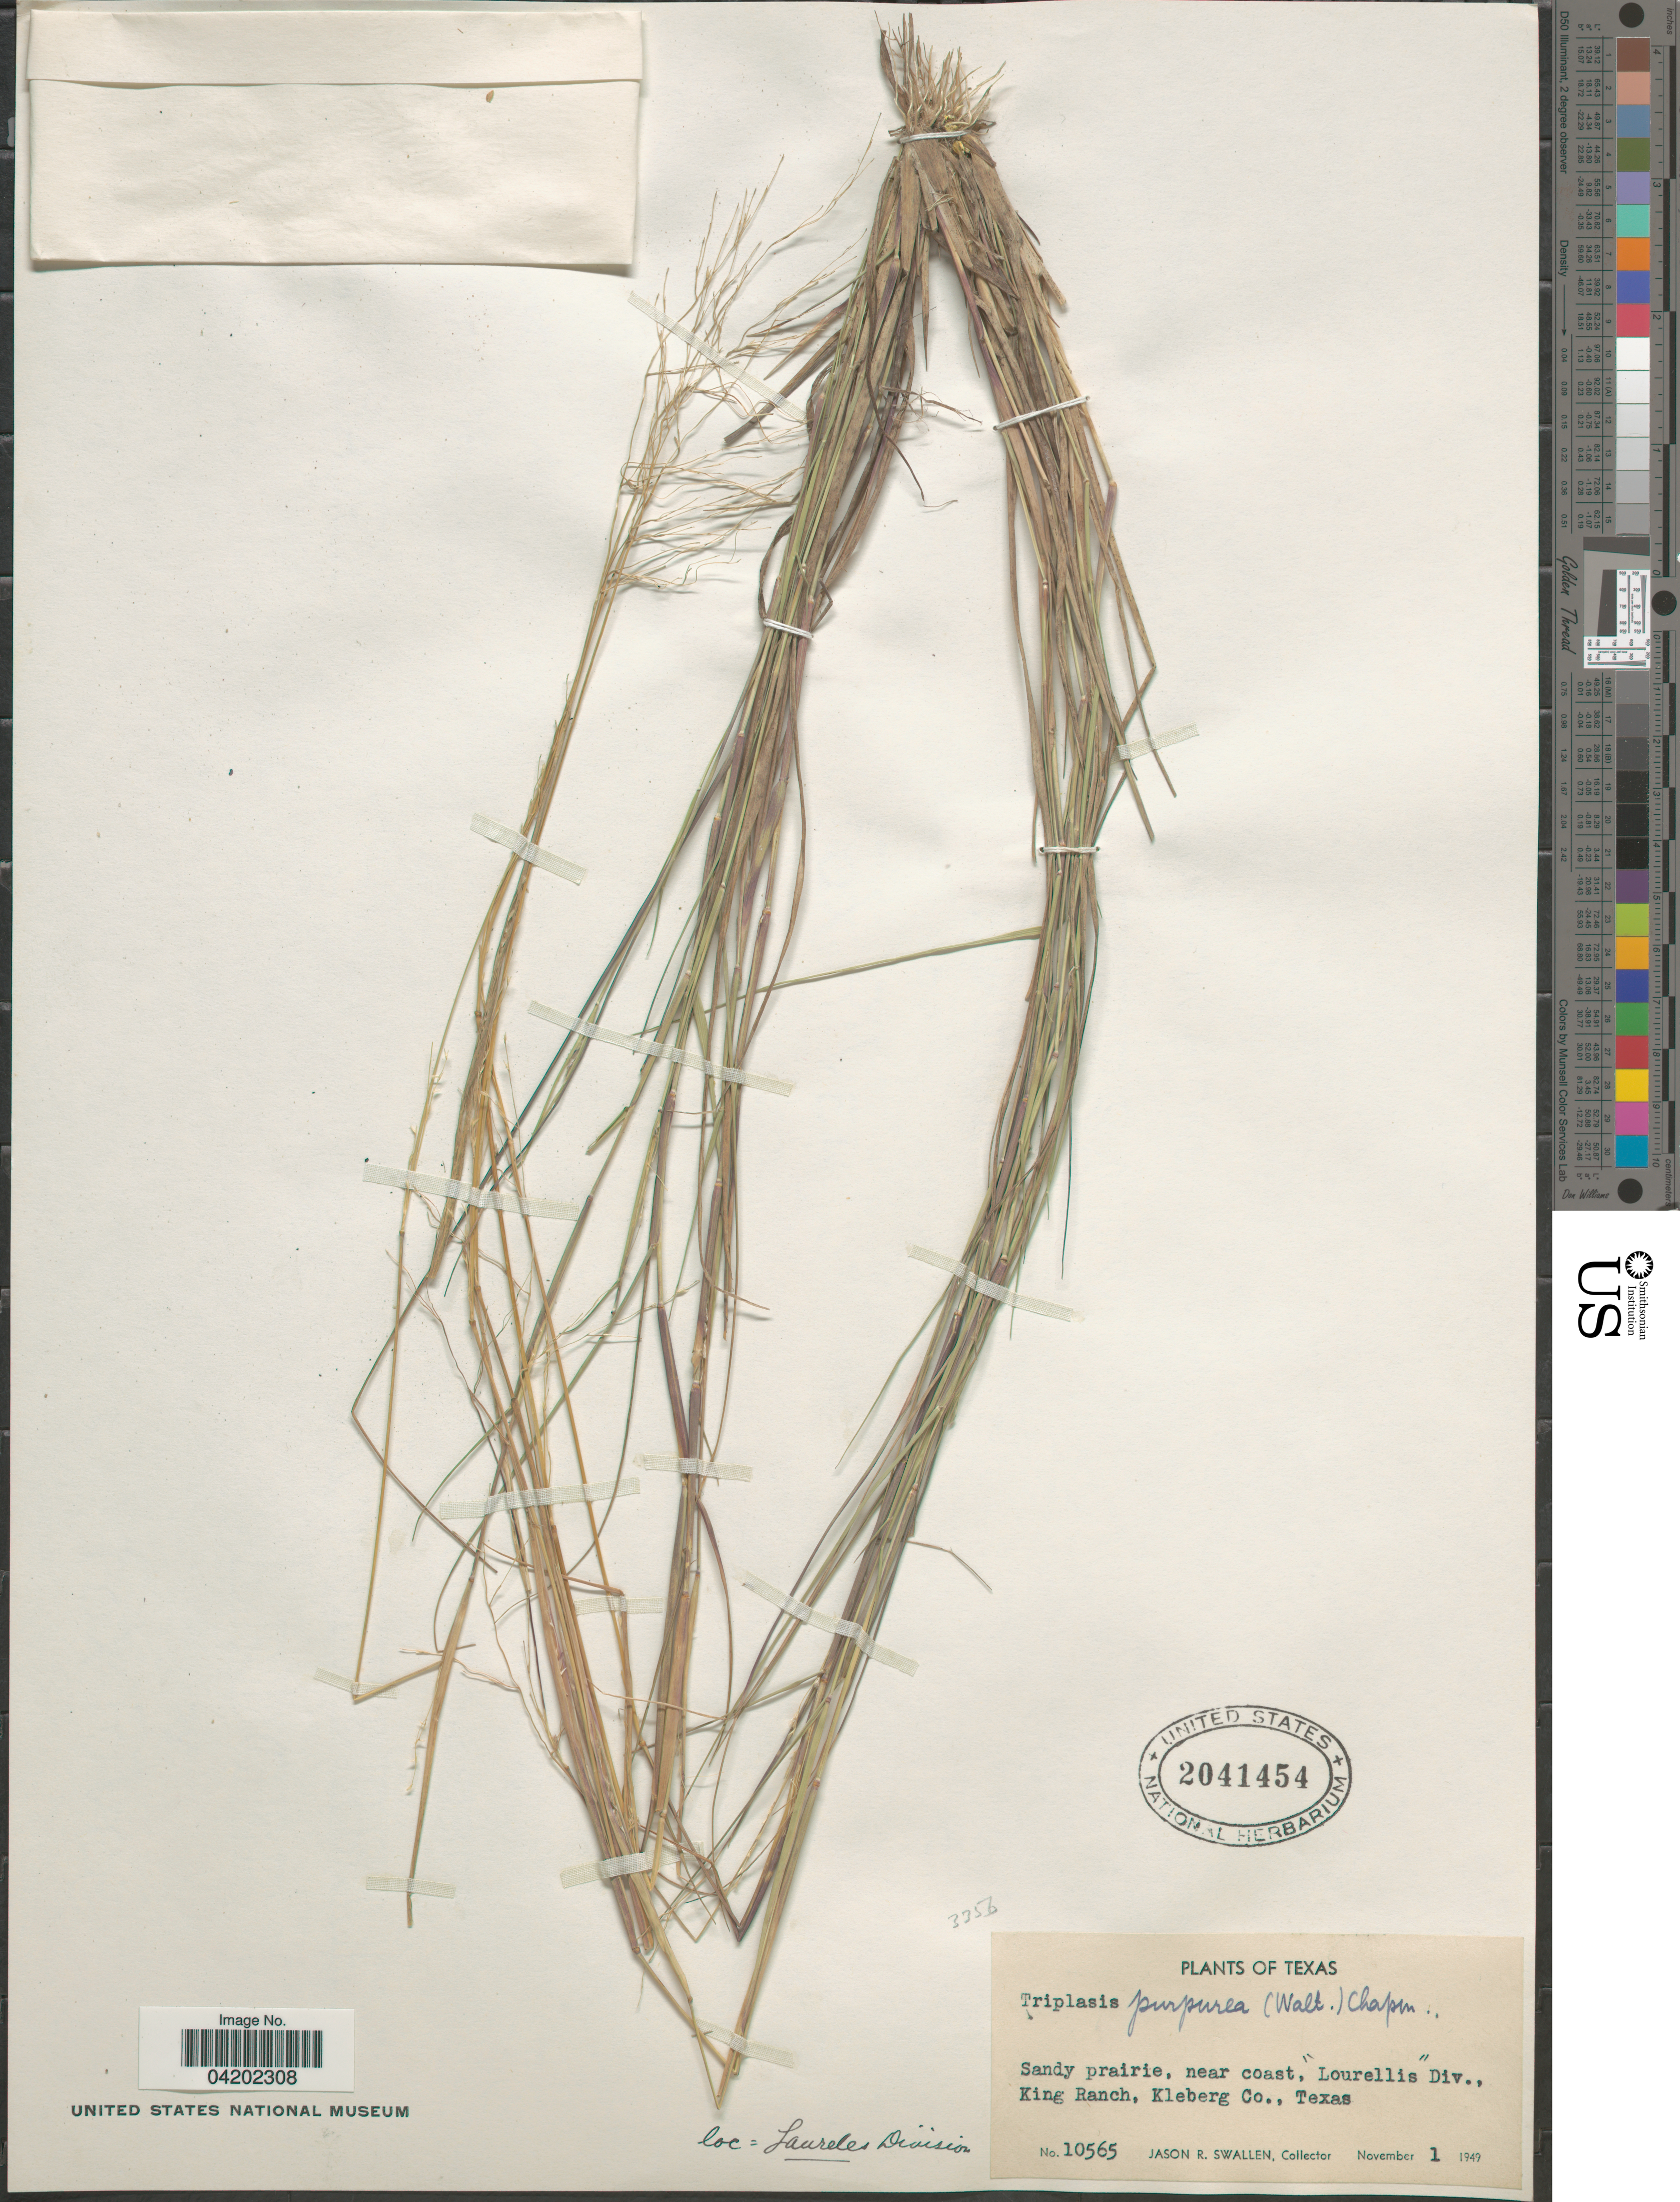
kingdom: Plantae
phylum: Tracheophyta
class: Liliopsida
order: Poales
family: Poaceae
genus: Triplasis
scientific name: Triplasis purpurea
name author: (Walter) Chapm.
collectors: J. R. Swallen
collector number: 10565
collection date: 1949-11-01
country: United States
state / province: Texas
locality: Sandy prairie, near coas, "Lourellis" Div., King Ranch, Kleberg Co. Laureles Division.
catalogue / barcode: US 2041454